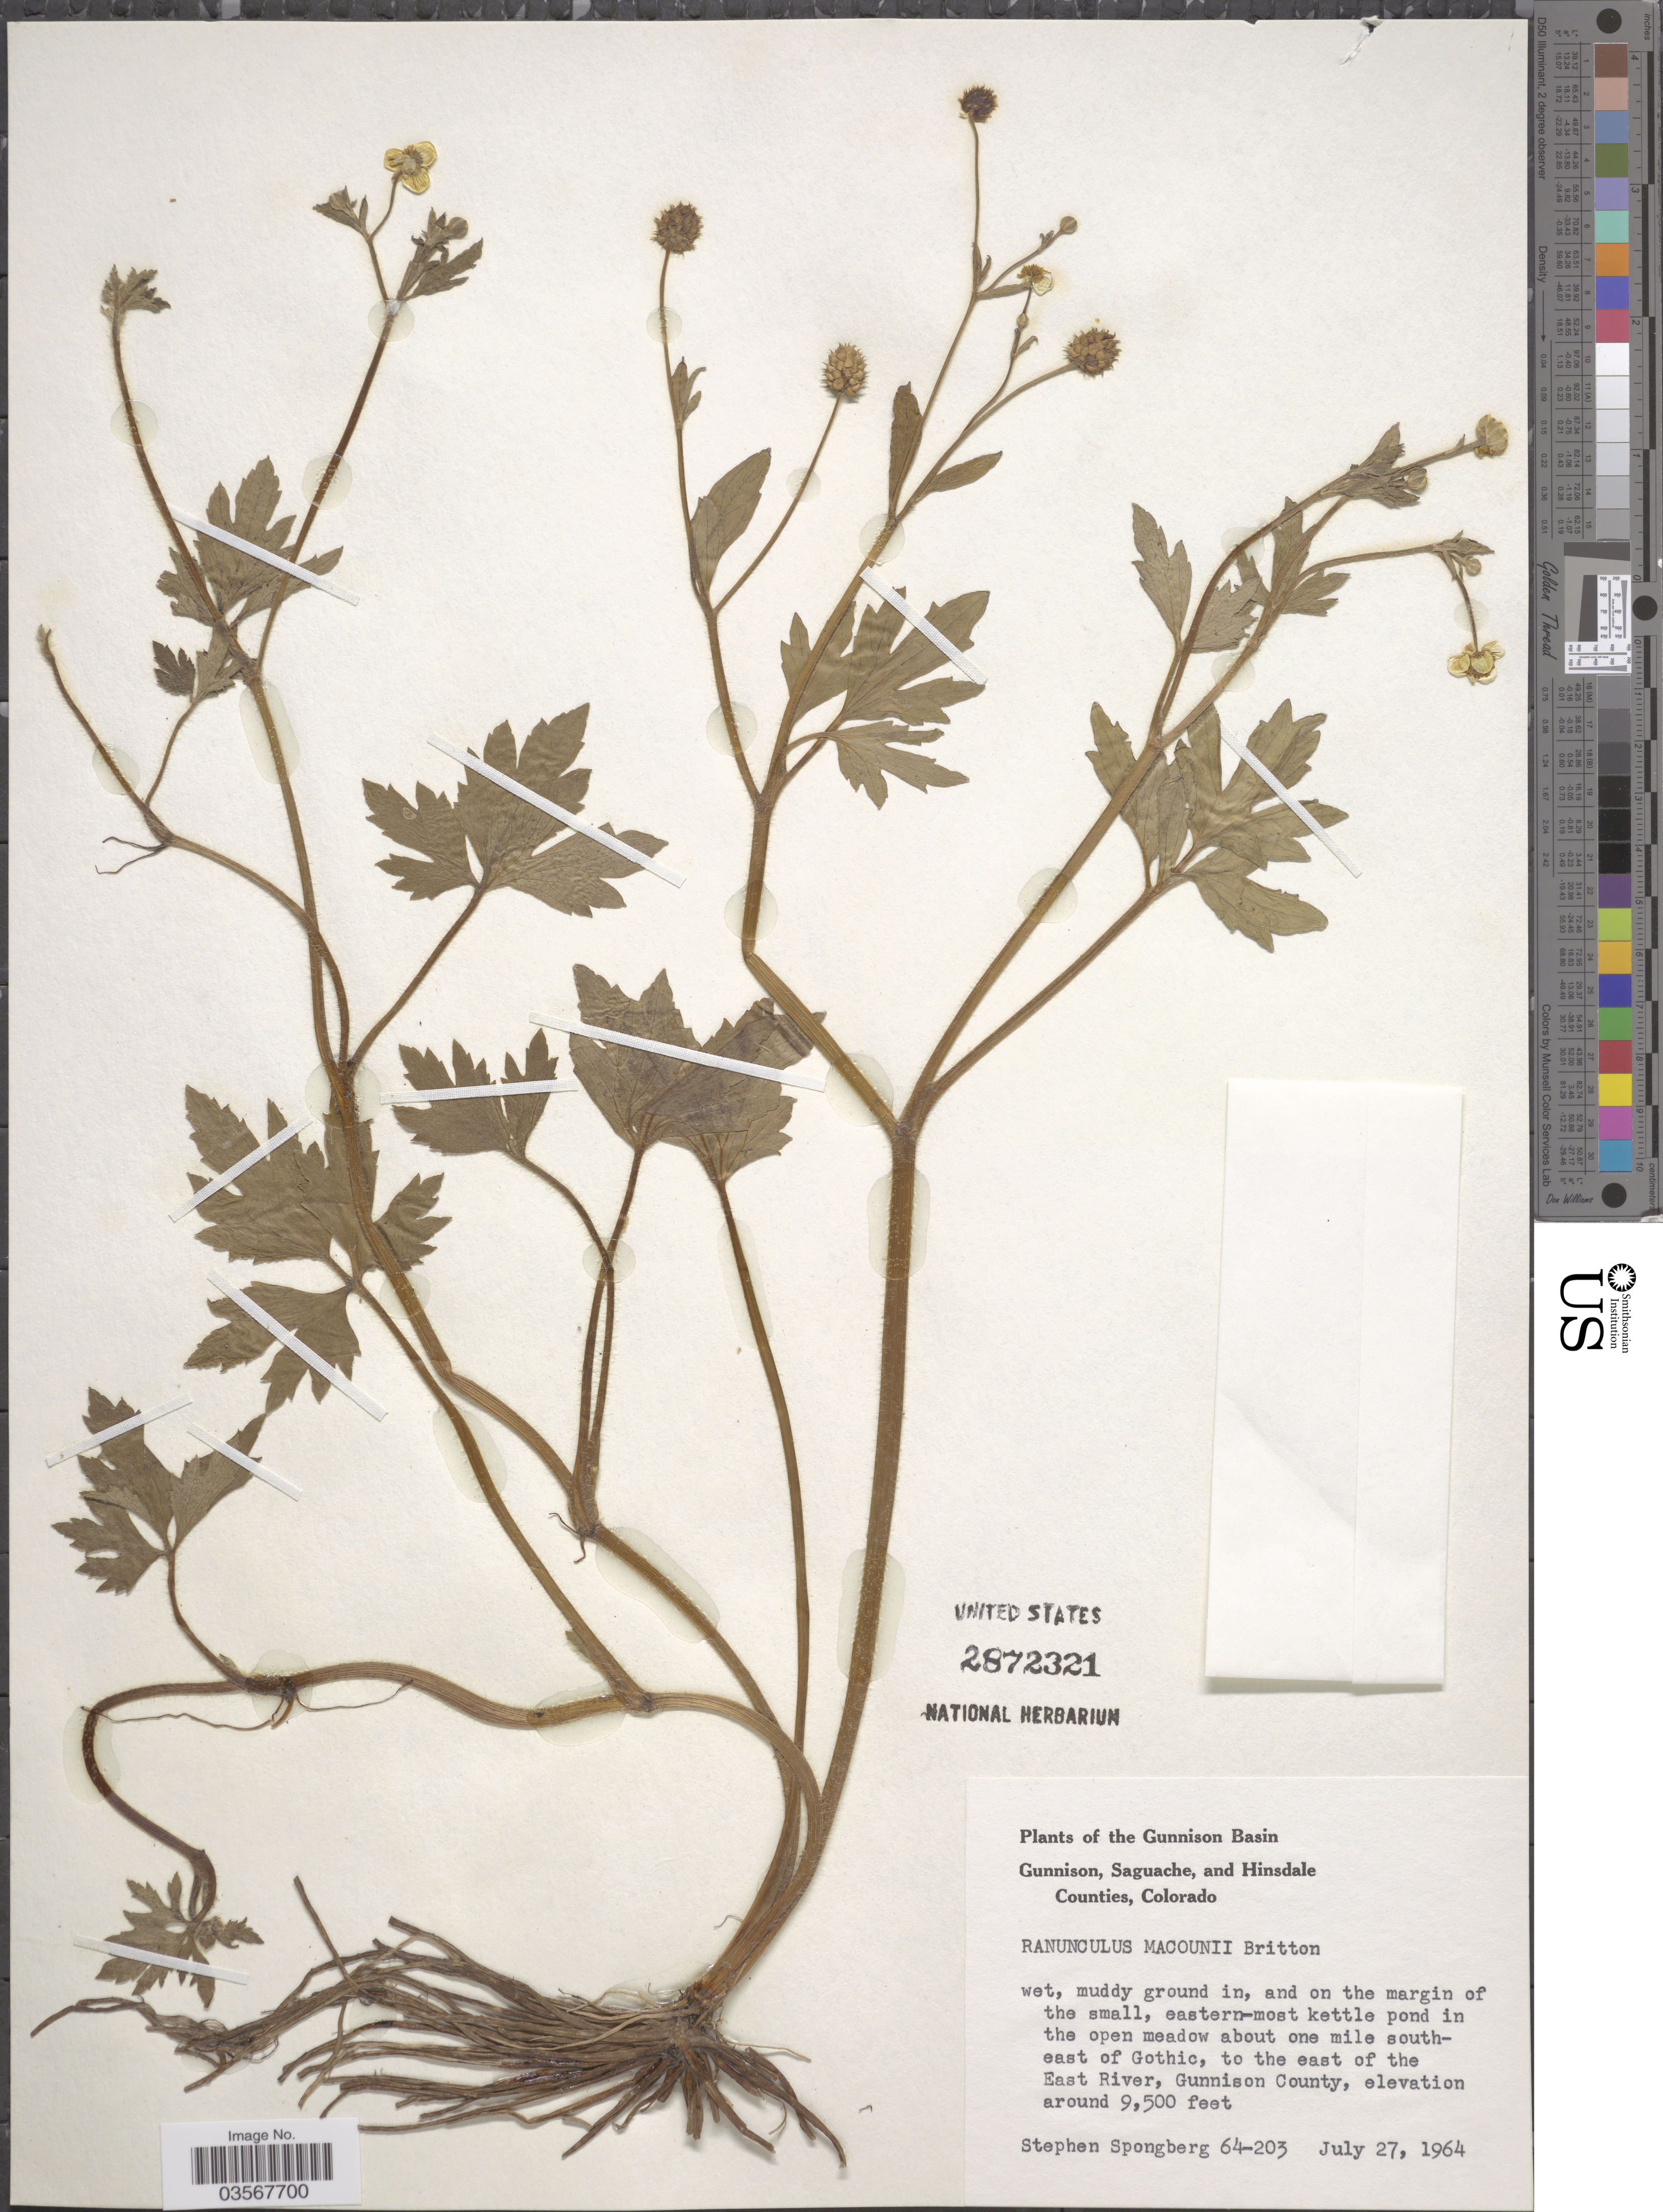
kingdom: Plantae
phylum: Tracheophyta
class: Magnoliopsida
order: Ranunculales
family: Ranunculaceae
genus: Ranunculus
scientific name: Ranunculus macounii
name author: Britton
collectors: S. A.Spongberg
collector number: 64-203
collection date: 1964-07-27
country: United States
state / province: Colorado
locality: The Gunnison Basin. About one mile southeast of Gothic, to the east of the East River, Gunnison County.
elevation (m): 2896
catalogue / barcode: US 2872321